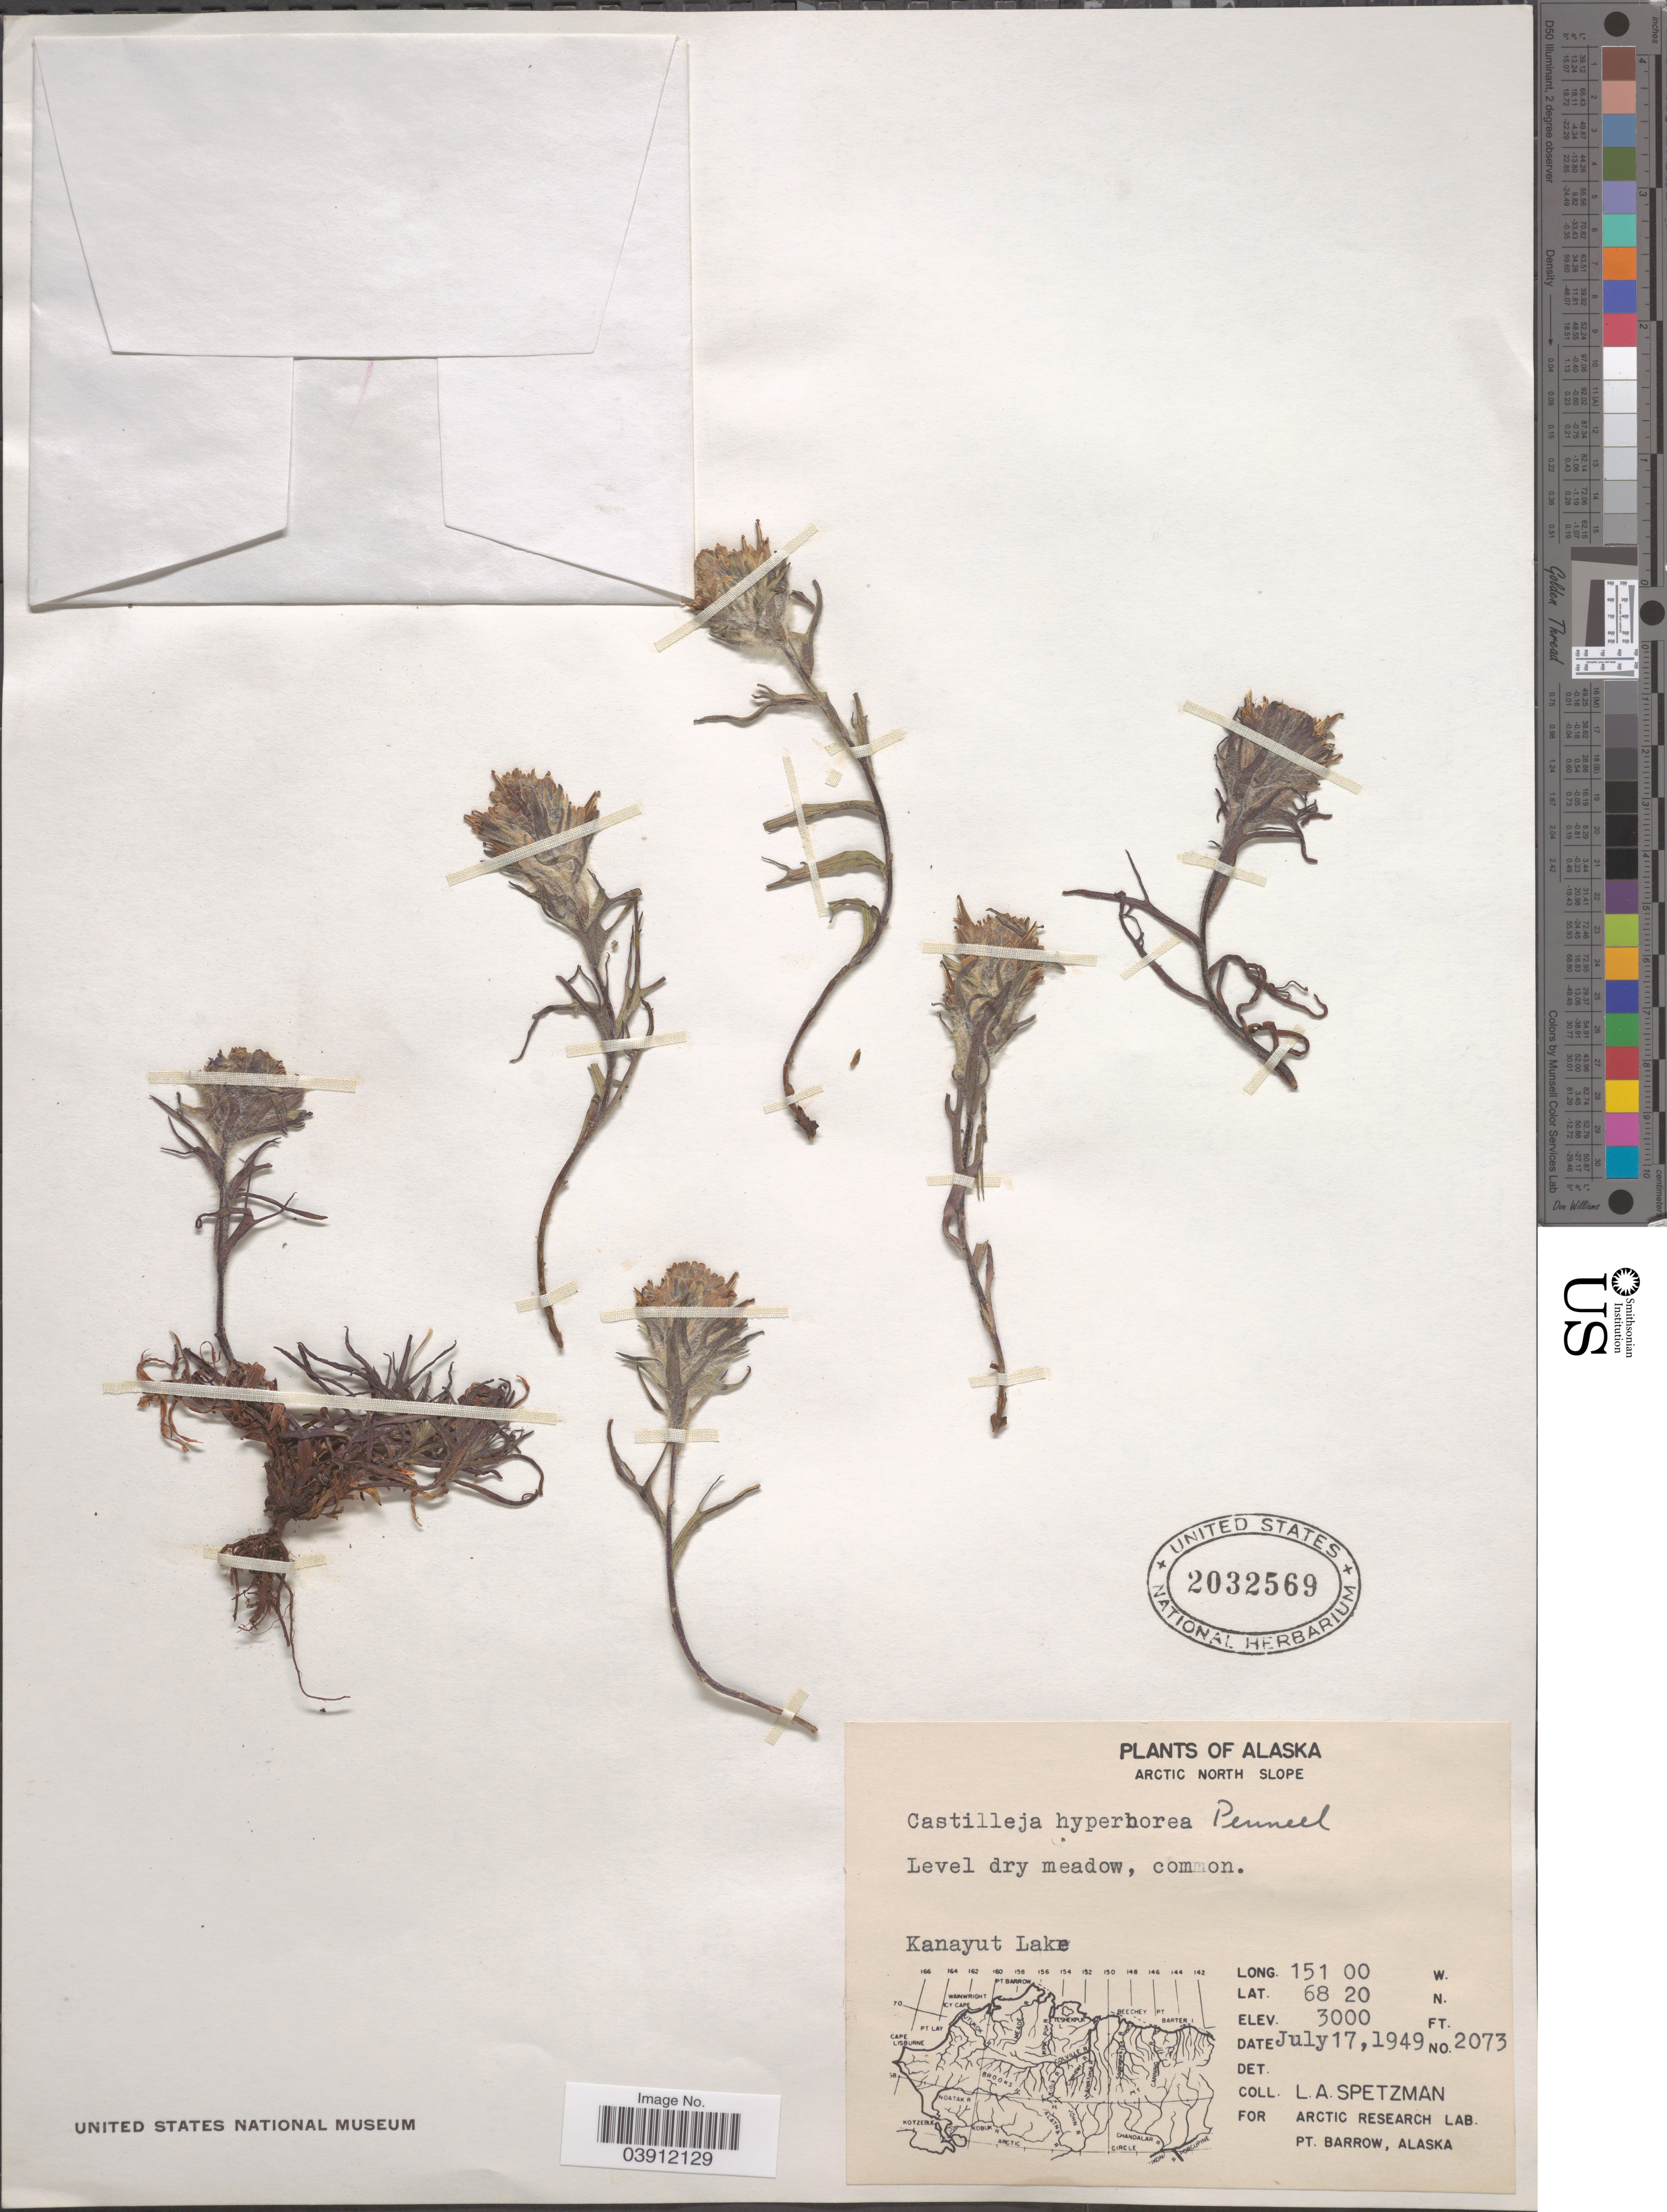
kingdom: Plantae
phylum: Tracheophyta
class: Magnoliopsida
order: Lamiales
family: Orobanchaceae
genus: Castilleja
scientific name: Castilleja hyperborea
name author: Pennell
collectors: L. Spetzman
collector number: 2073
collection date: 1949-07-17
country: United States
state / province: Alaska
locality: Arctic North slope. Kanayut Lake.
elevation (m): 914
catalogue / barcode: US 2032569